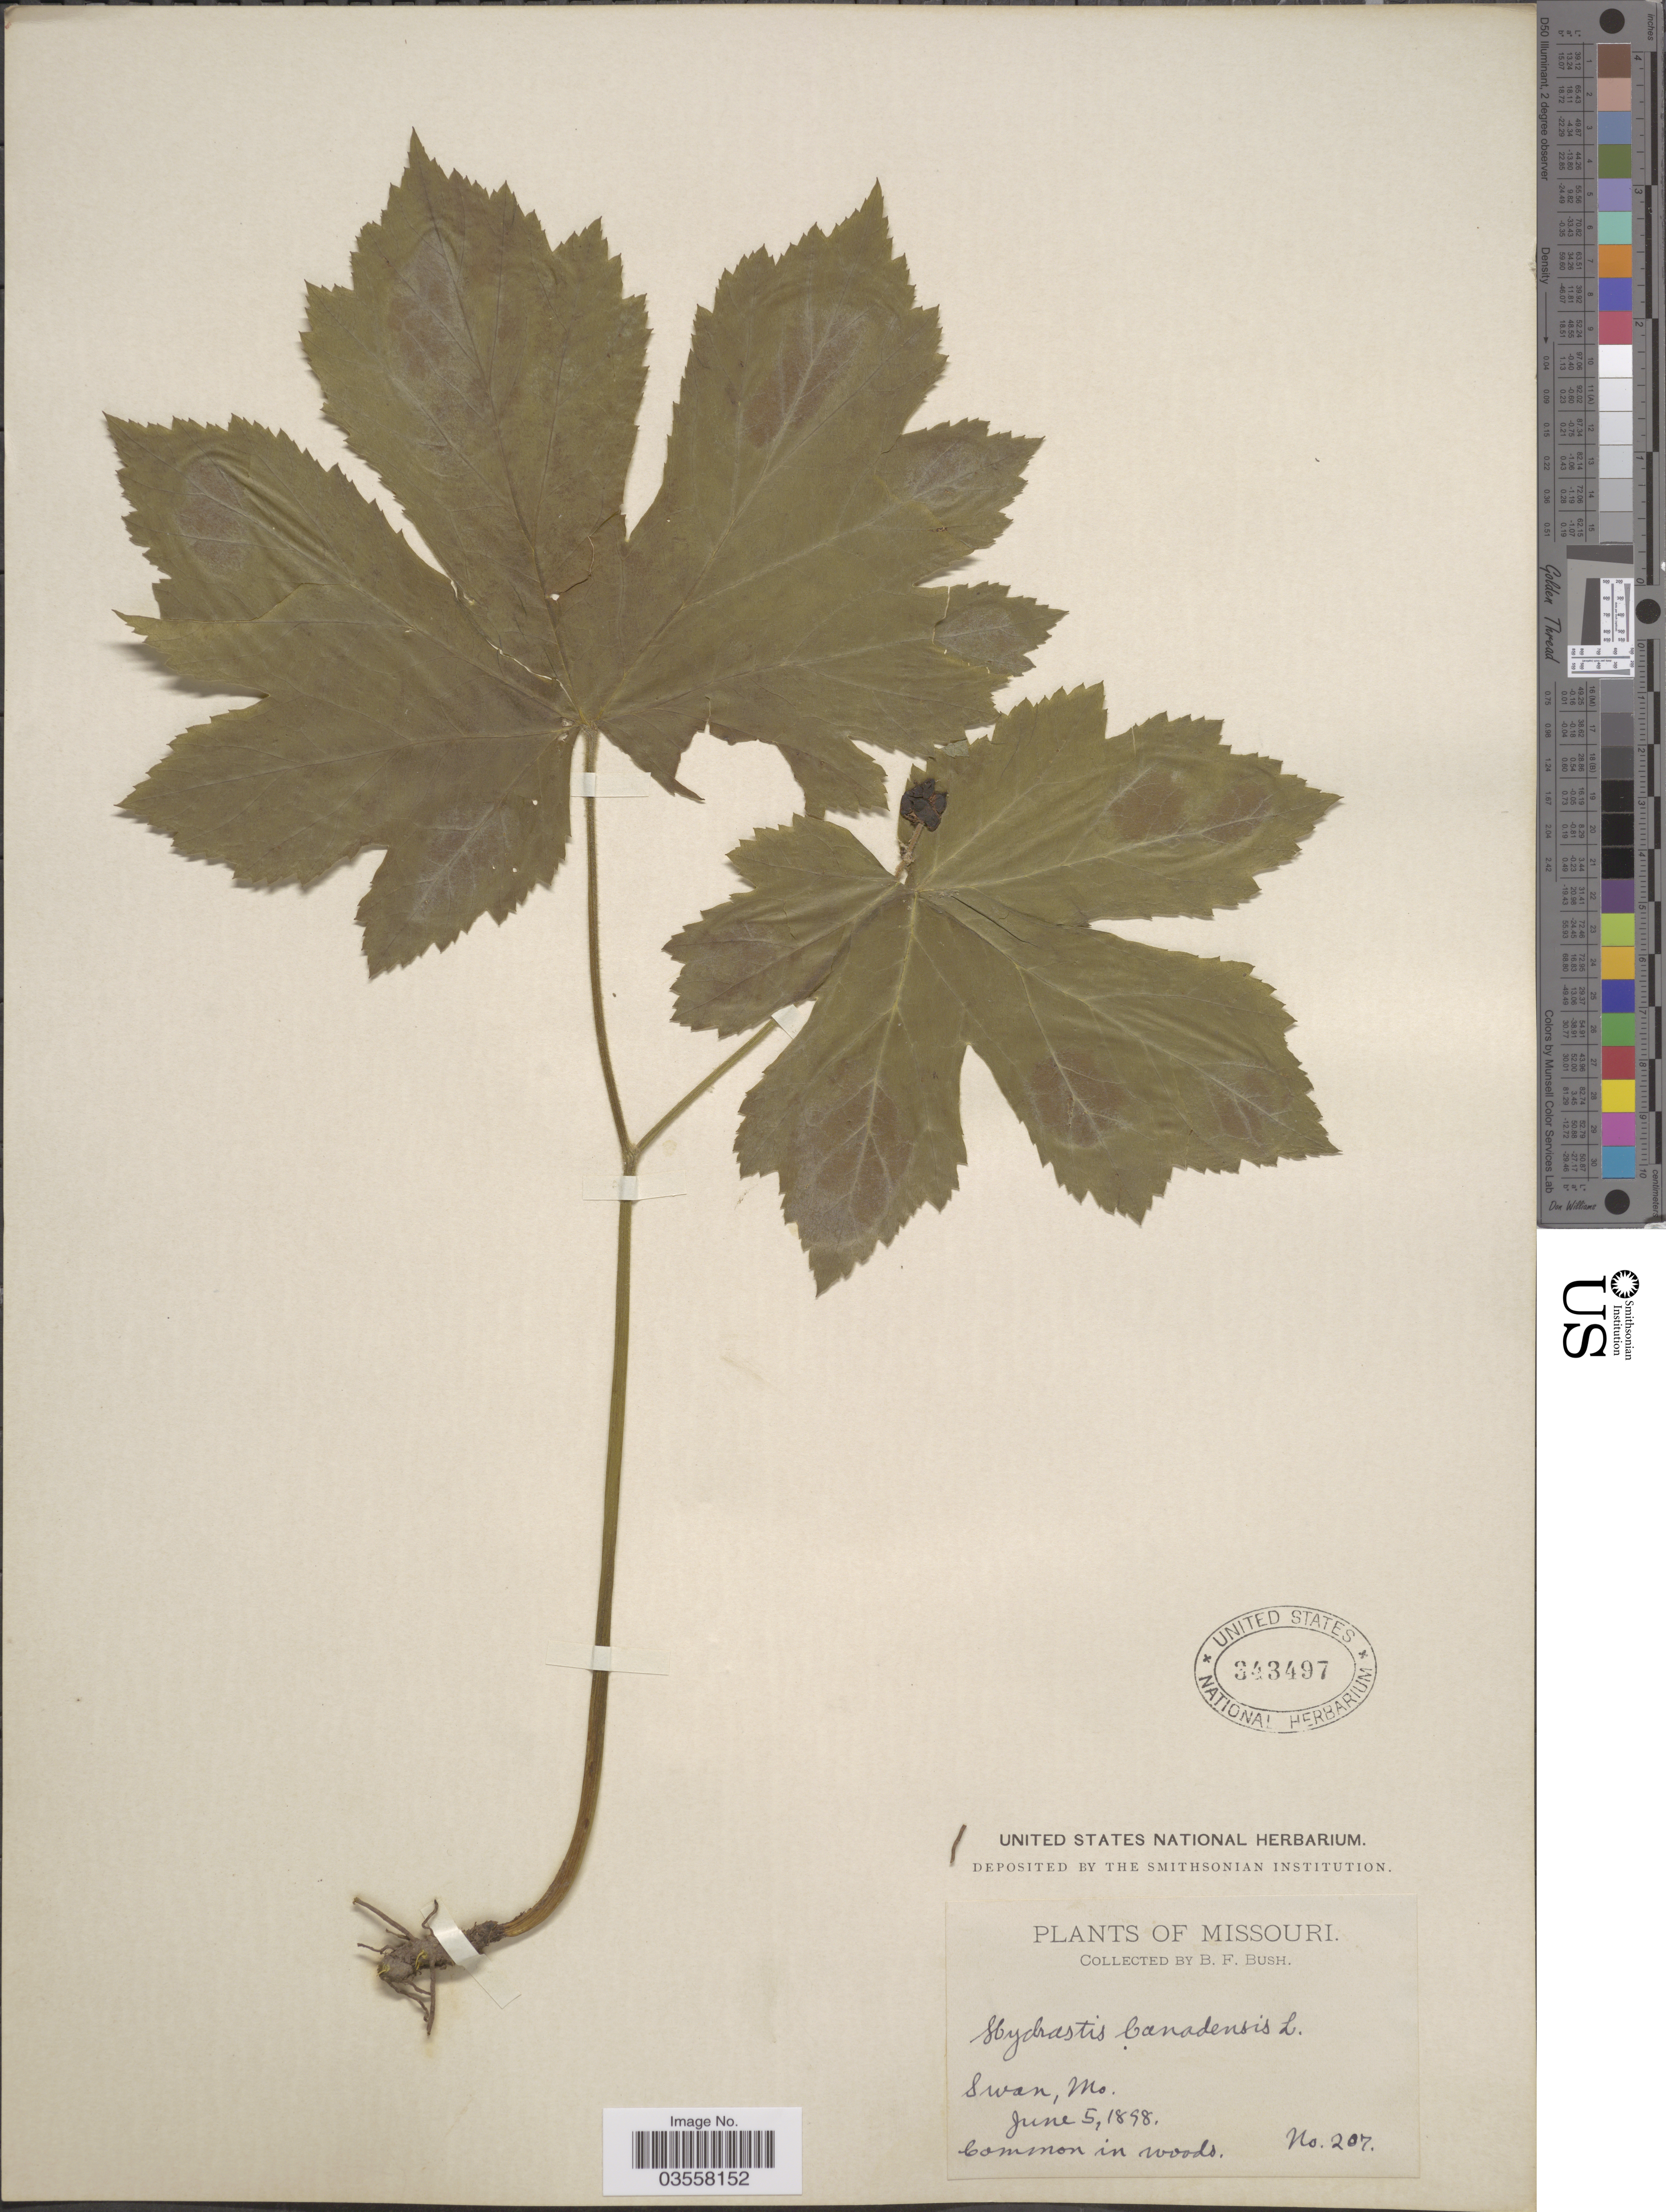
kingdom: Plantae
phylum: Tracheophyta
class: Magnoliopsida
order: Ranunculales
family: Ranunculaceae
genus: Hydrastis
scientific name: Hydrastis canadensis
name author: L.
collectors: B. F. Bush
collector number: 207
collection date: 1898-06-05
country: United States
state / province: Missouri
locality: Swan.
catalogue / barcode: US 343497